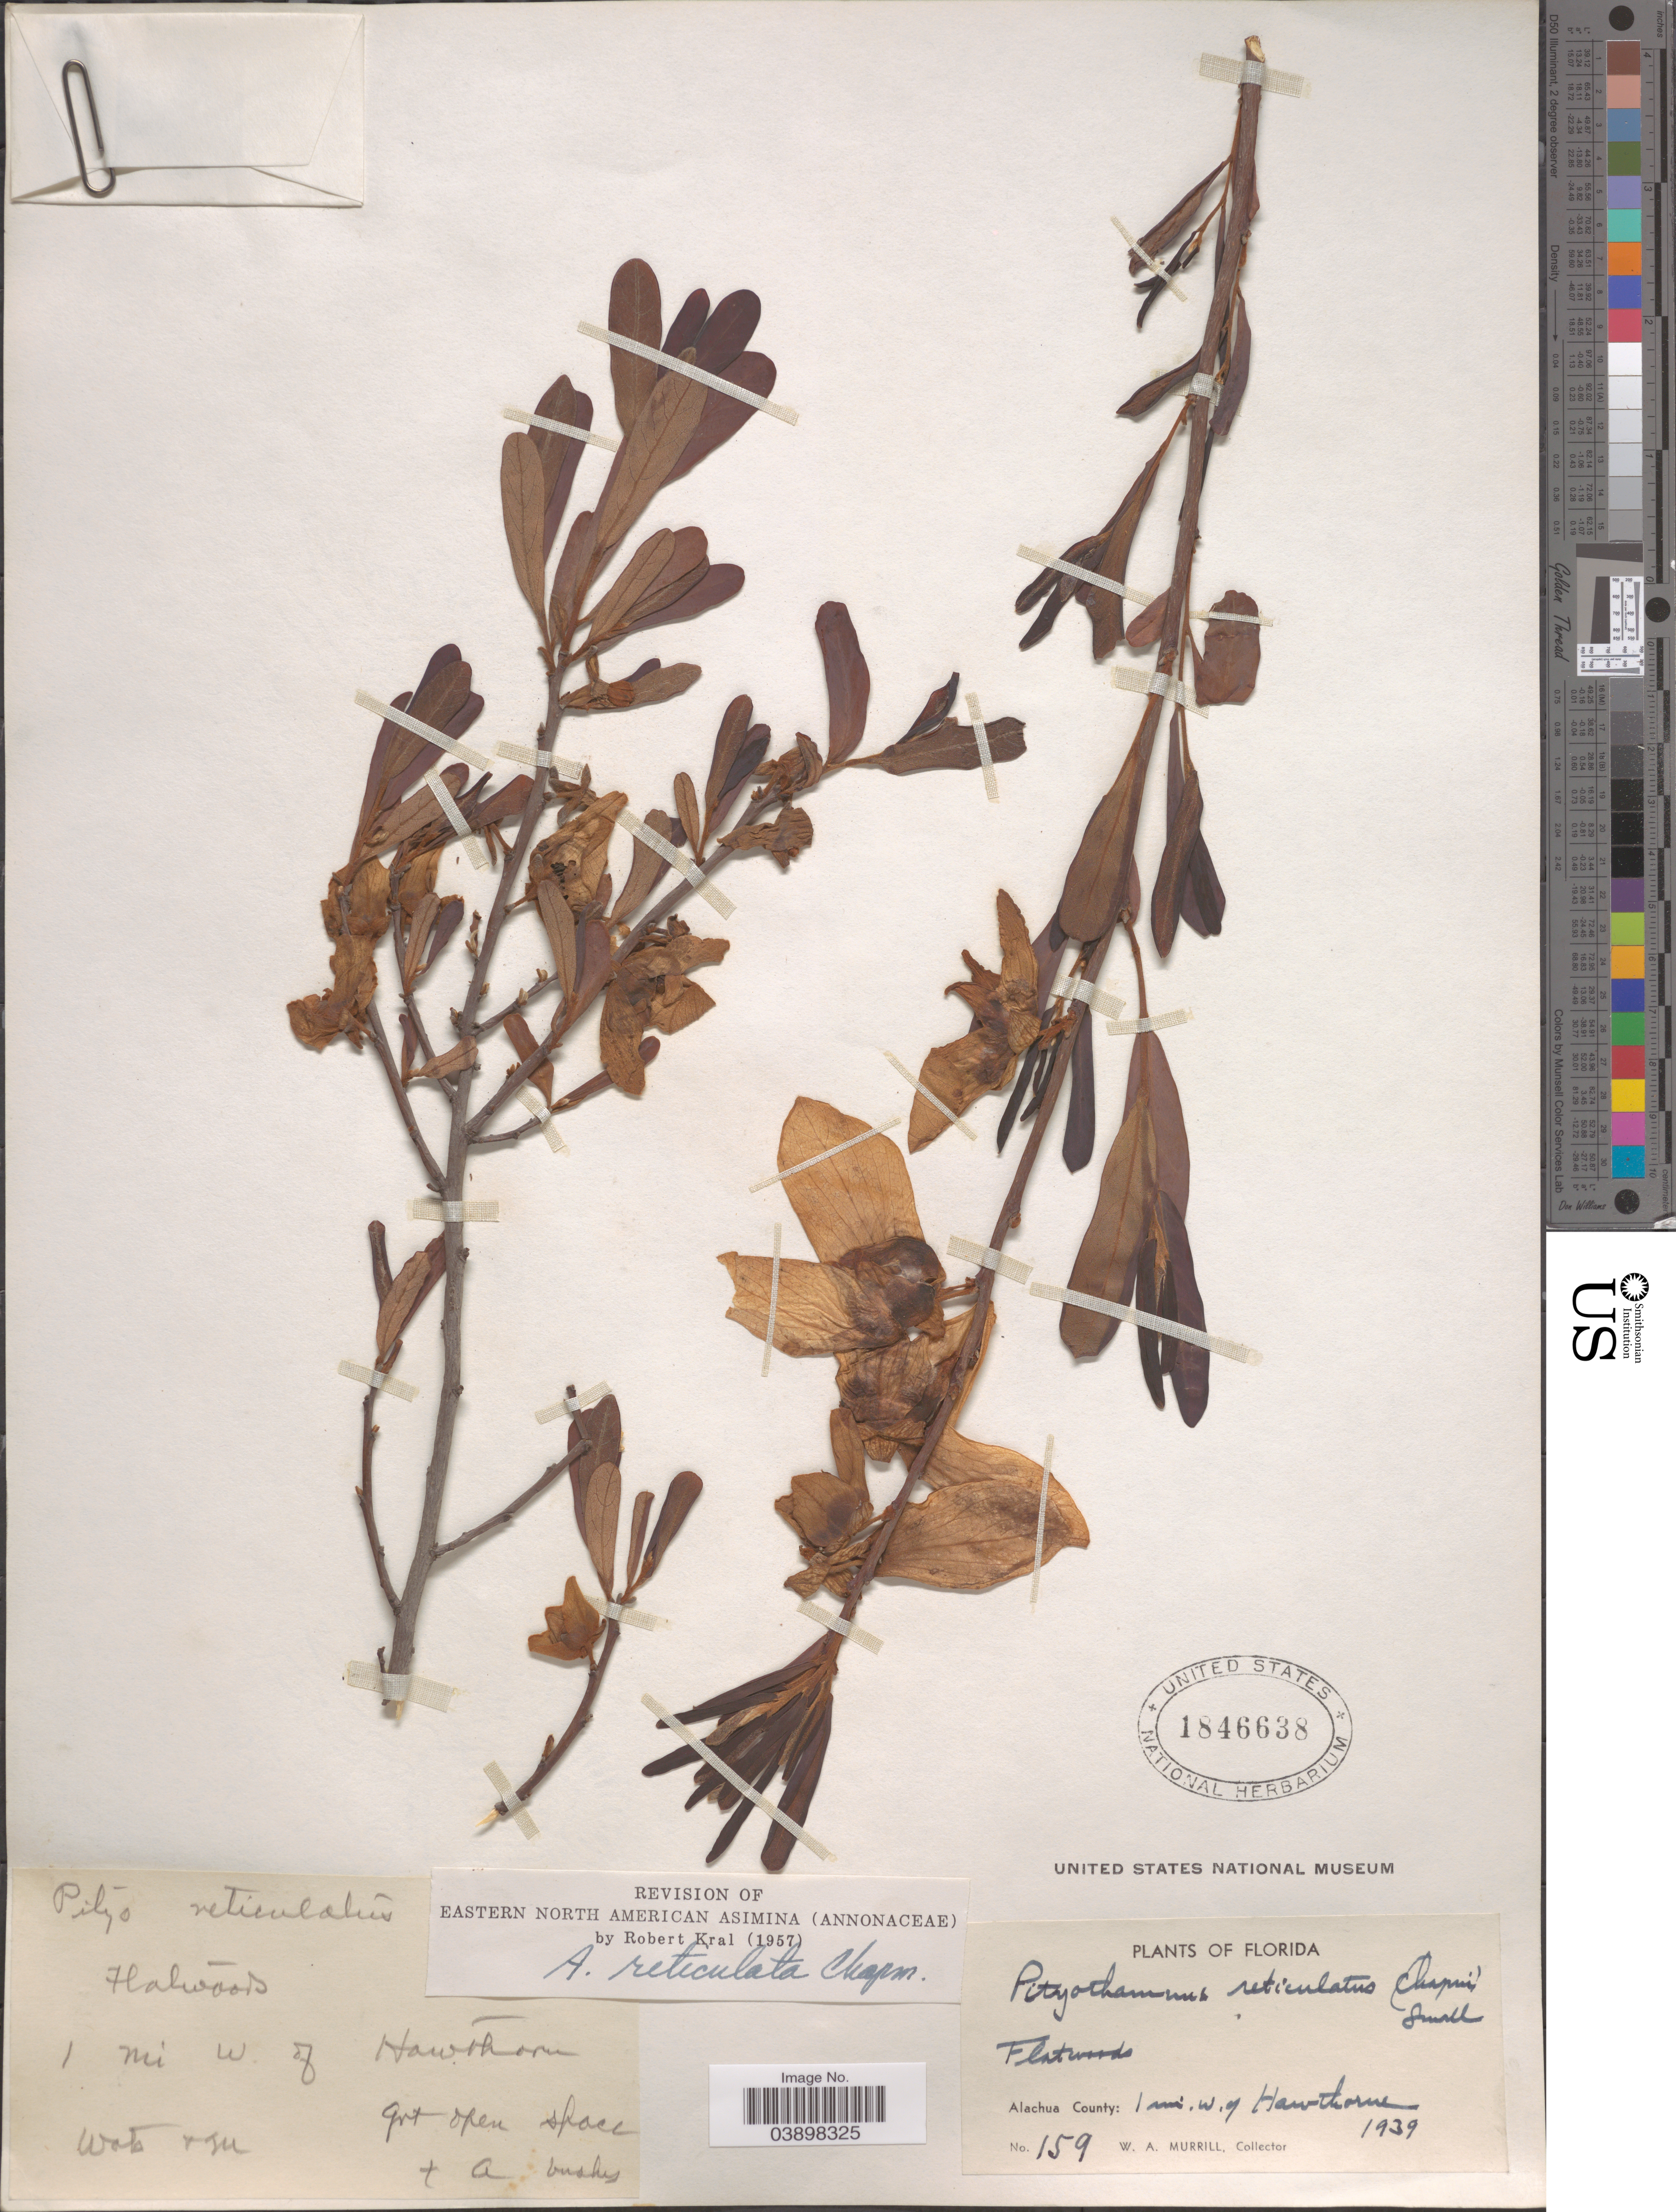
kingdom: Plantae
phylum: Tracheophyta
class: Magnoliopsida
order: Magnoliales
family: Annonaceae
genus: Asimina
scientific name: Asimina reticulata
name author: (Shuttlew.) Chapm.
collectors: W. A. Murrill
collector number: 159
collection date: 1939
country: United States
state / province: Florida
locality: Alachua County: 1 mi. W. of Hawthorne.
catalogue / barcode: US 1846638